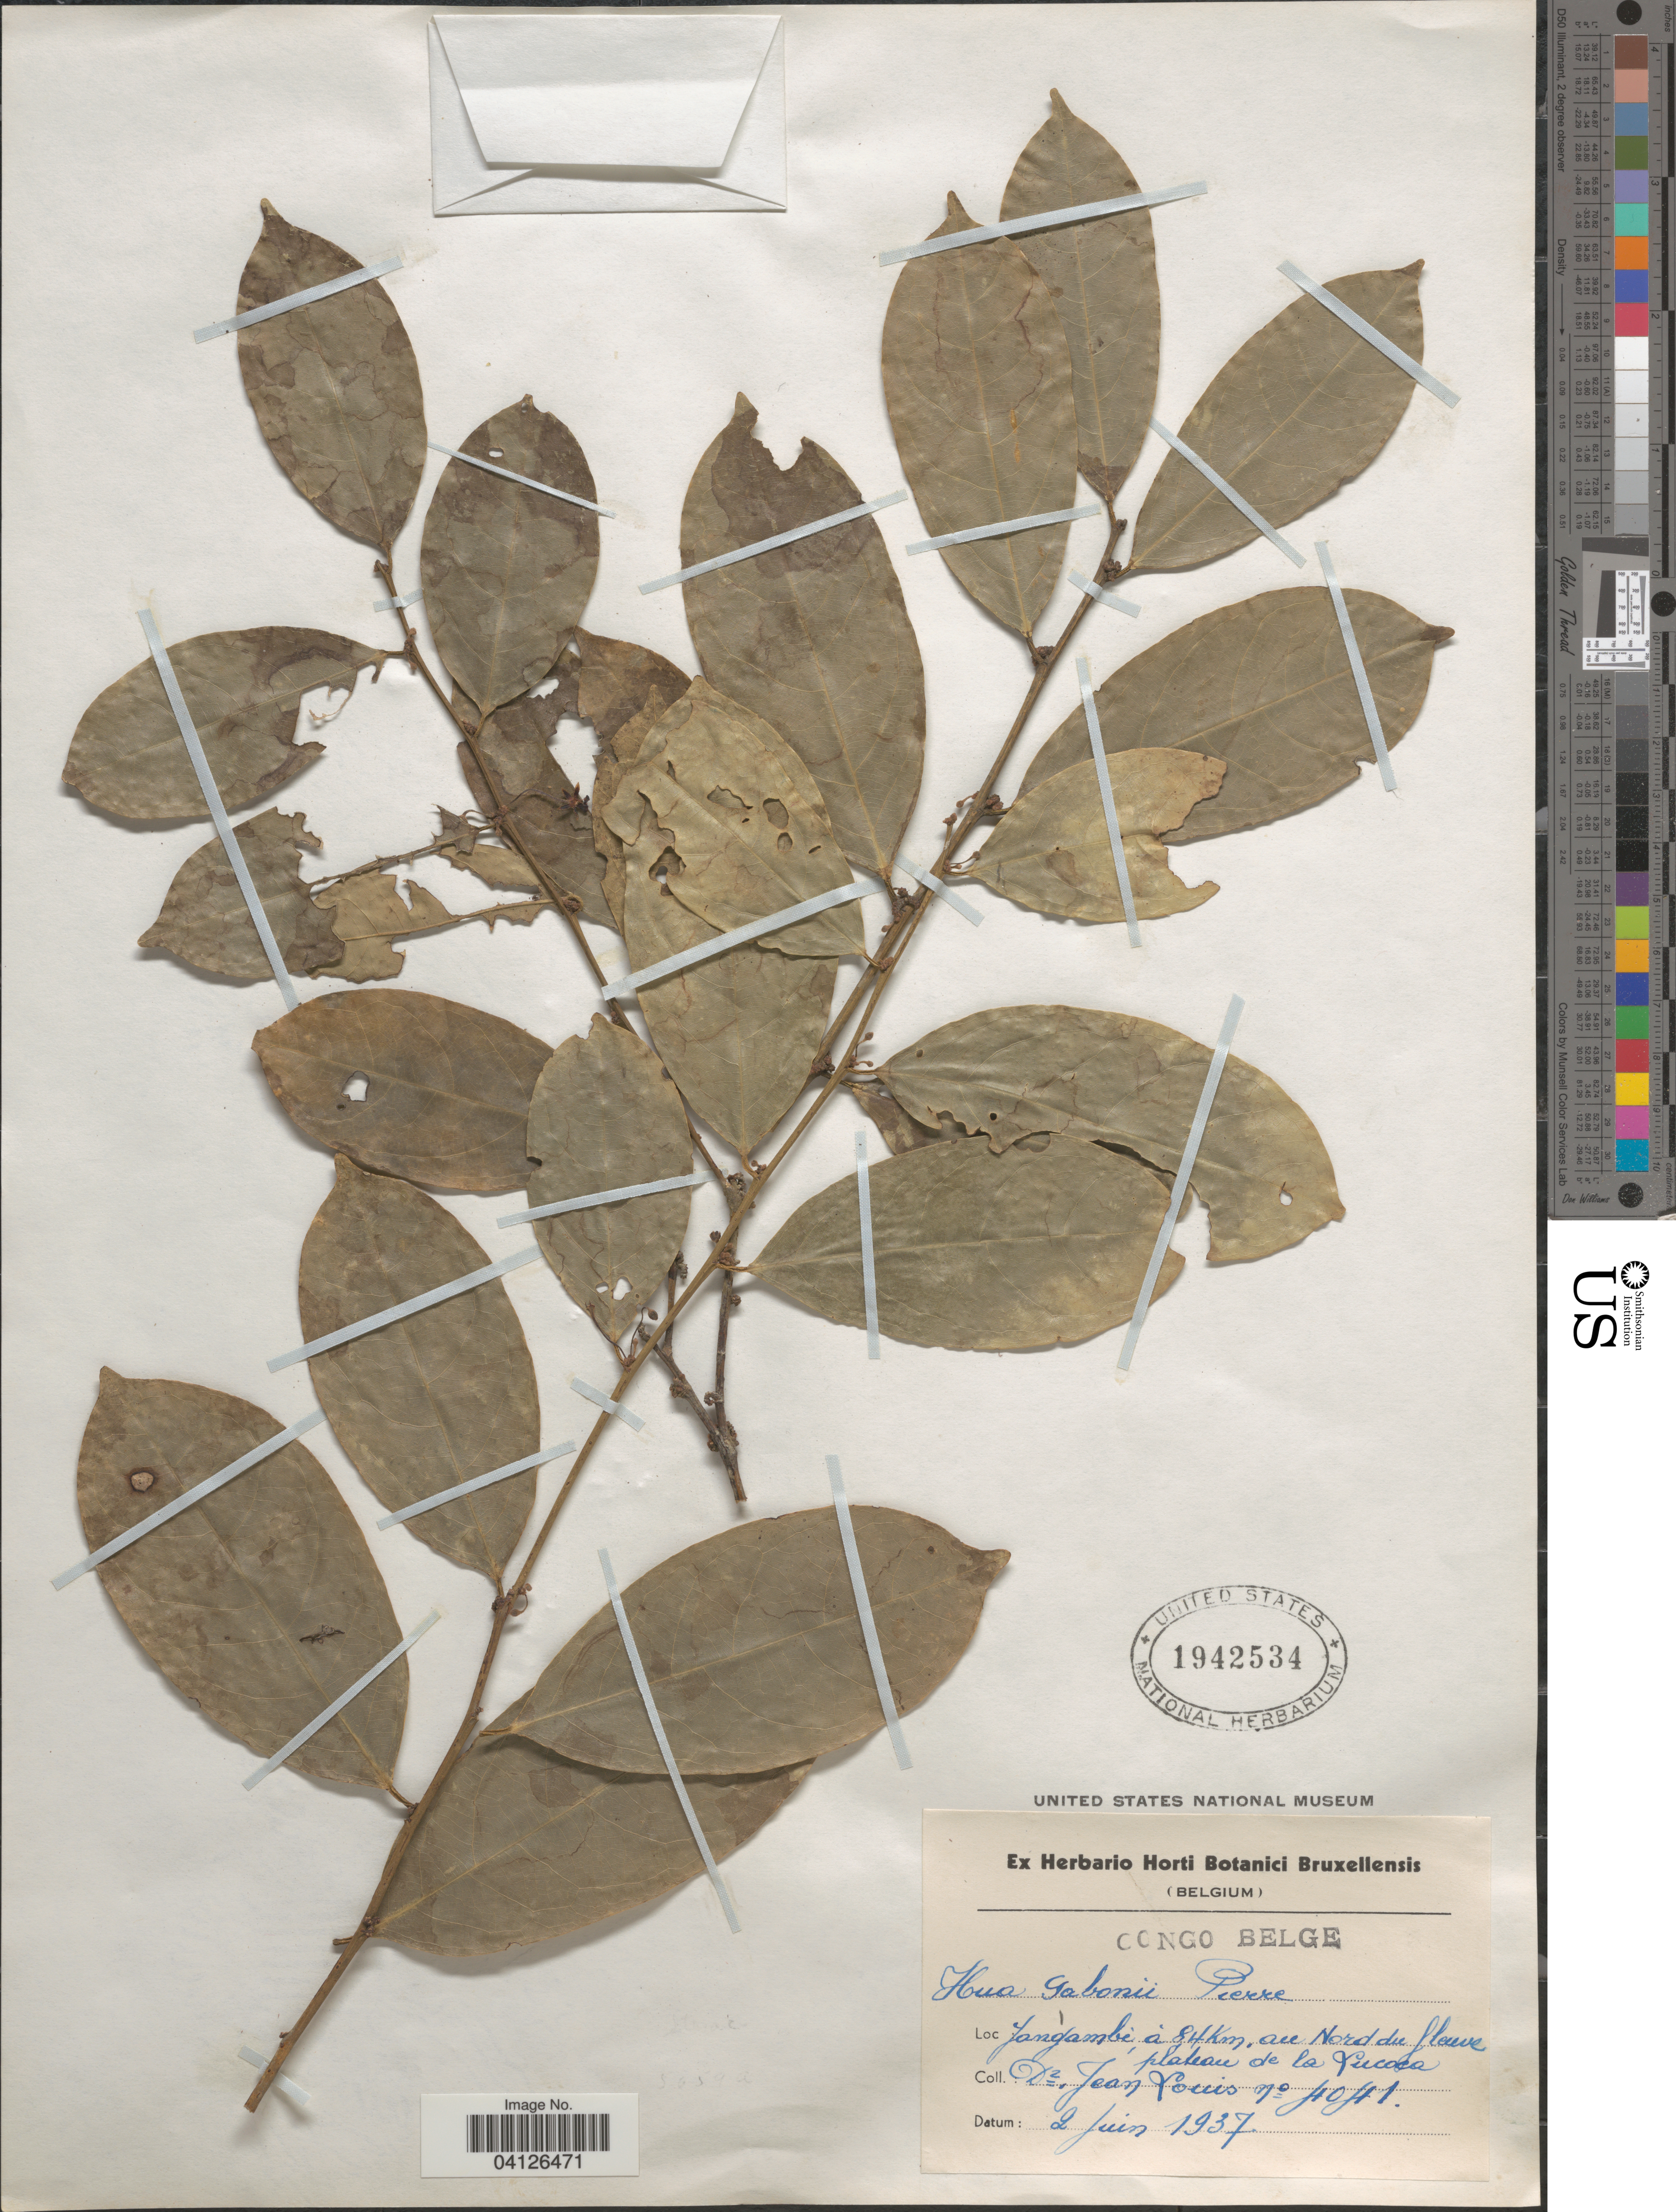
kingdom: Plantae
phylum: Tracheophyta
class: Magnoliopsida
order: Oxalidales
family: Huaceae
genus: Hua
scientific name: Hua gabonii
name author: Pierre ex De Wild.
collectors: J. Louis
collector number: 4041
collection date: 1937-06-02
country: Congo, Democratic Republic of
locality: Congo Belge. Yangambi, à 84km, au Nord du fleuve plateau de la Lucoca.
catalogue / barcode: US 1942534